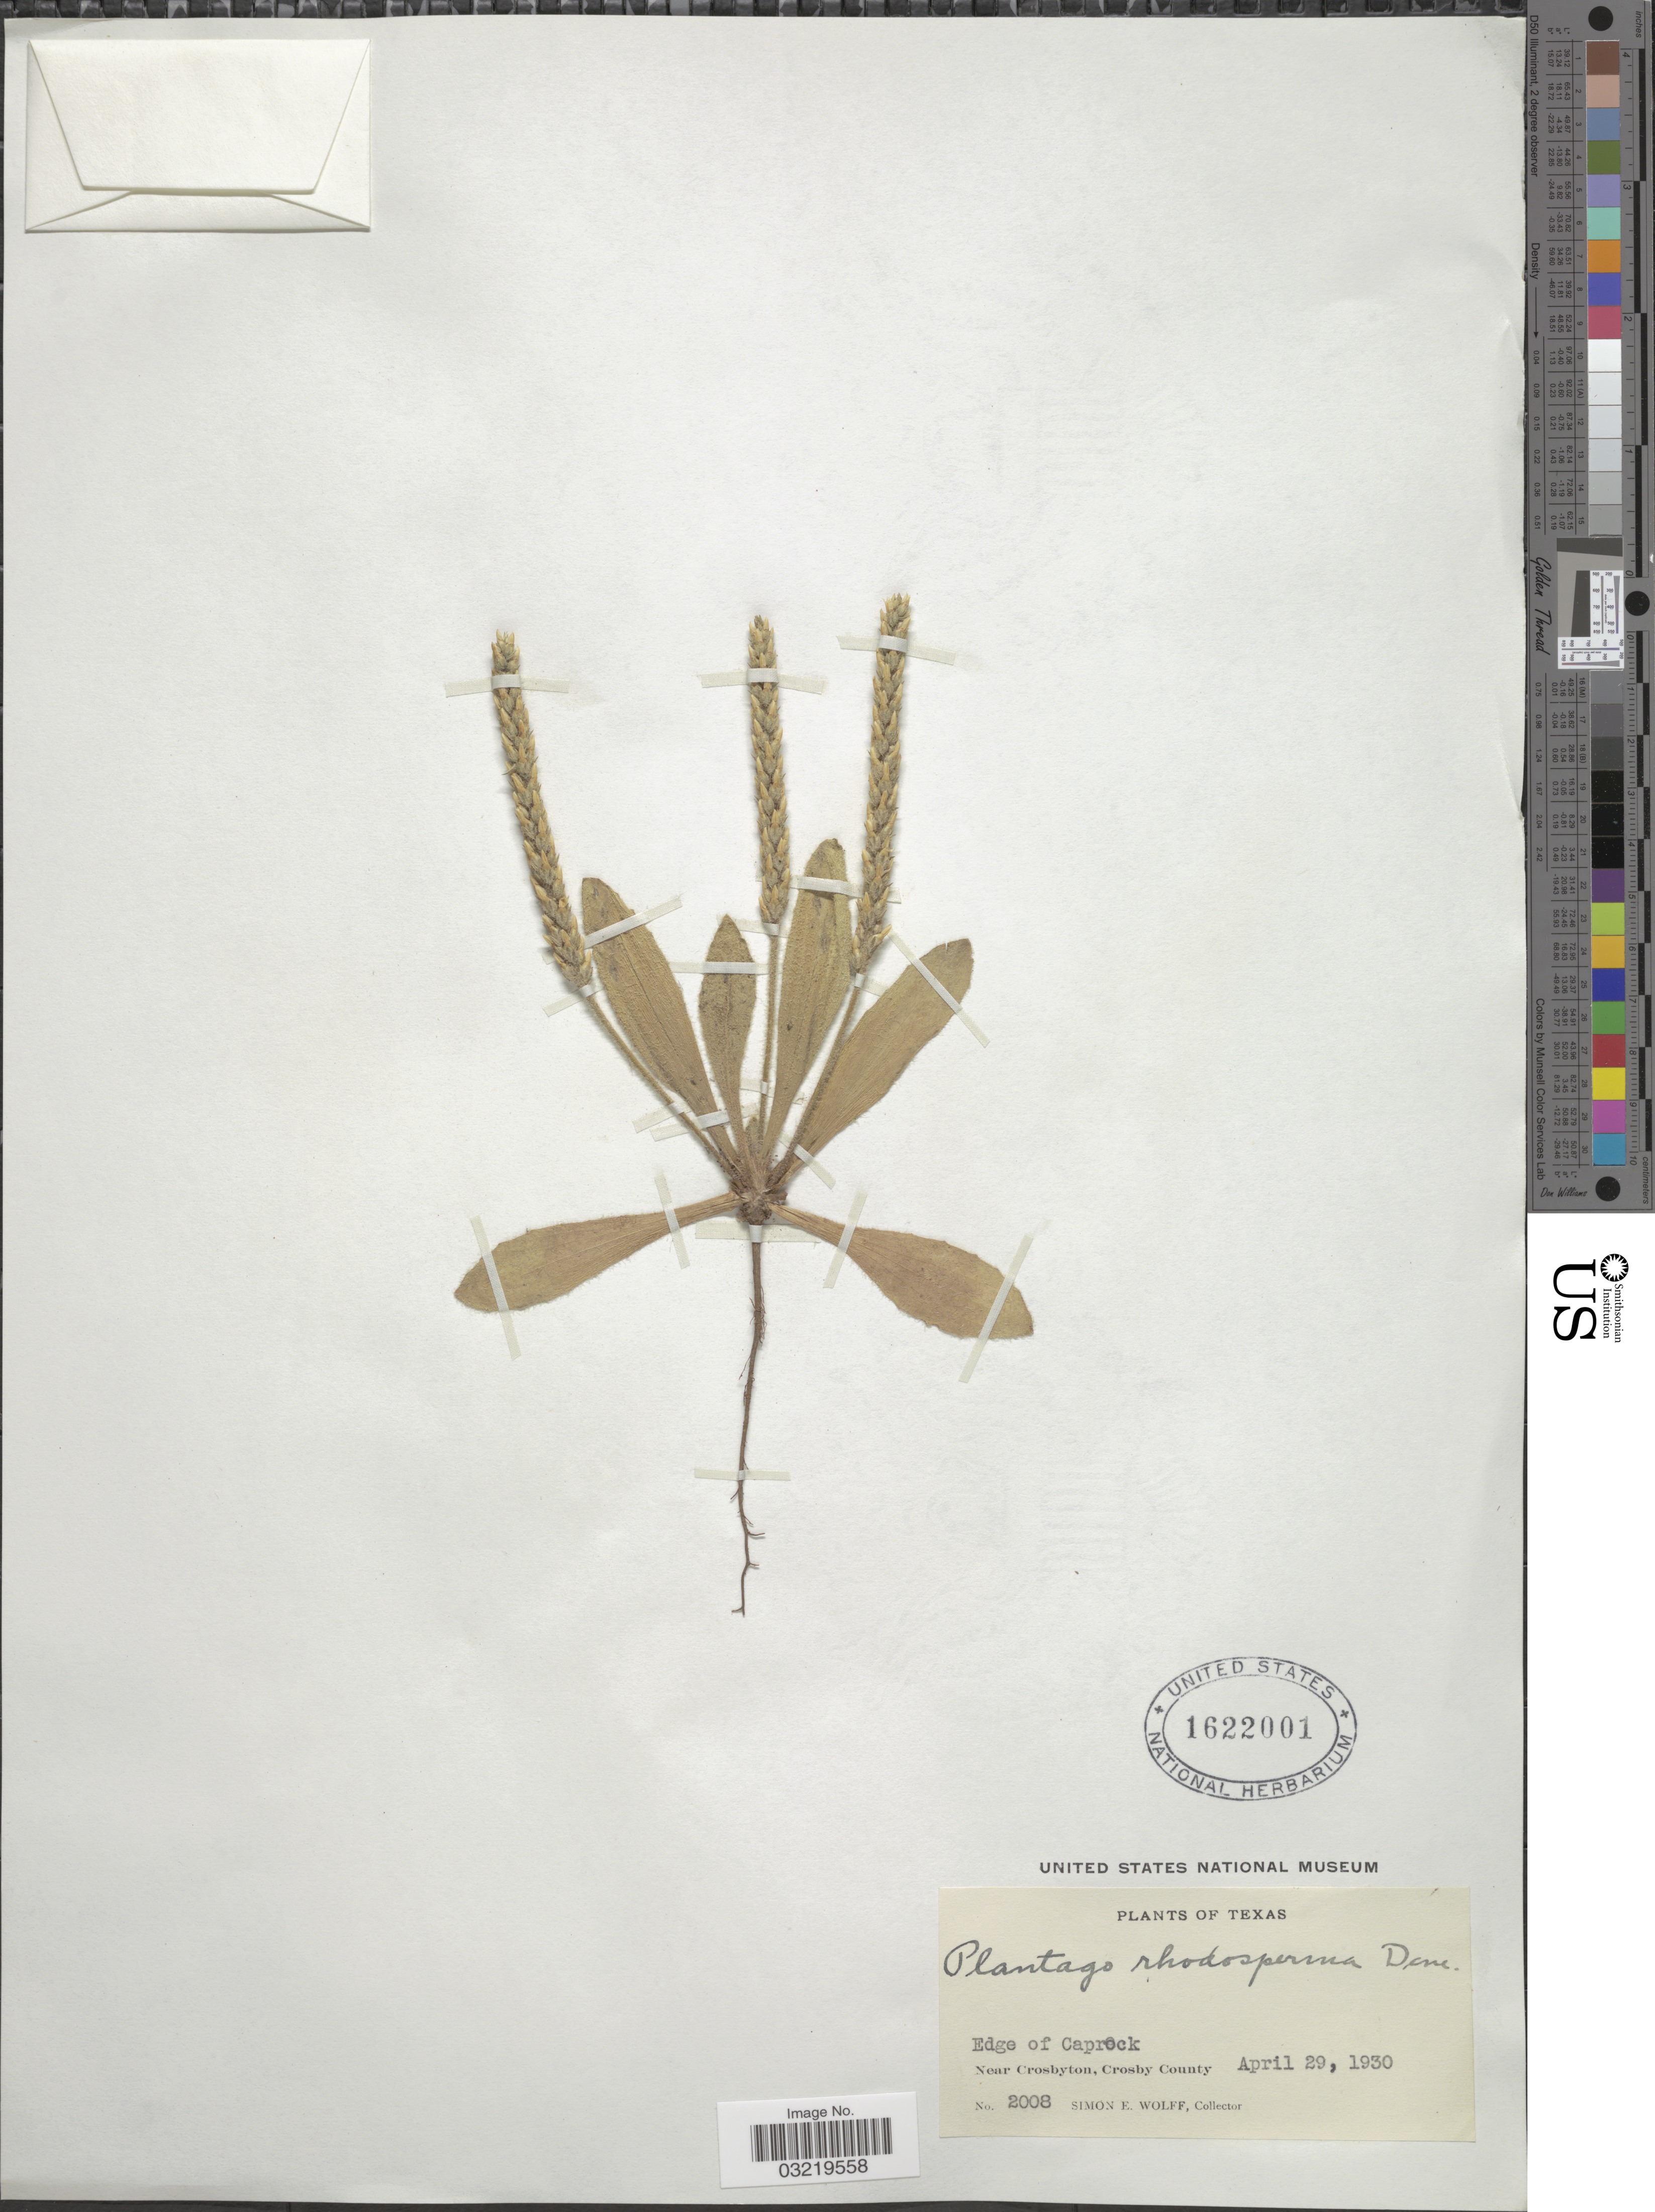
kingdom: Plantae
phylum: Tracheophyta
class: Magnoliopsida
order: Lamiales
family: Plantaginaceae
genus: Plantago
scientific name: Plantago rhodosperma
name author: Decne.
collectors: S. E. Wolff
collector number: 2008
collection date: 1930-04-29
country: United States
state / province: Texas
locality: Edge of Caprock. Near Crosbyton, Crosby County.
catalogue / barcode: US 1622001